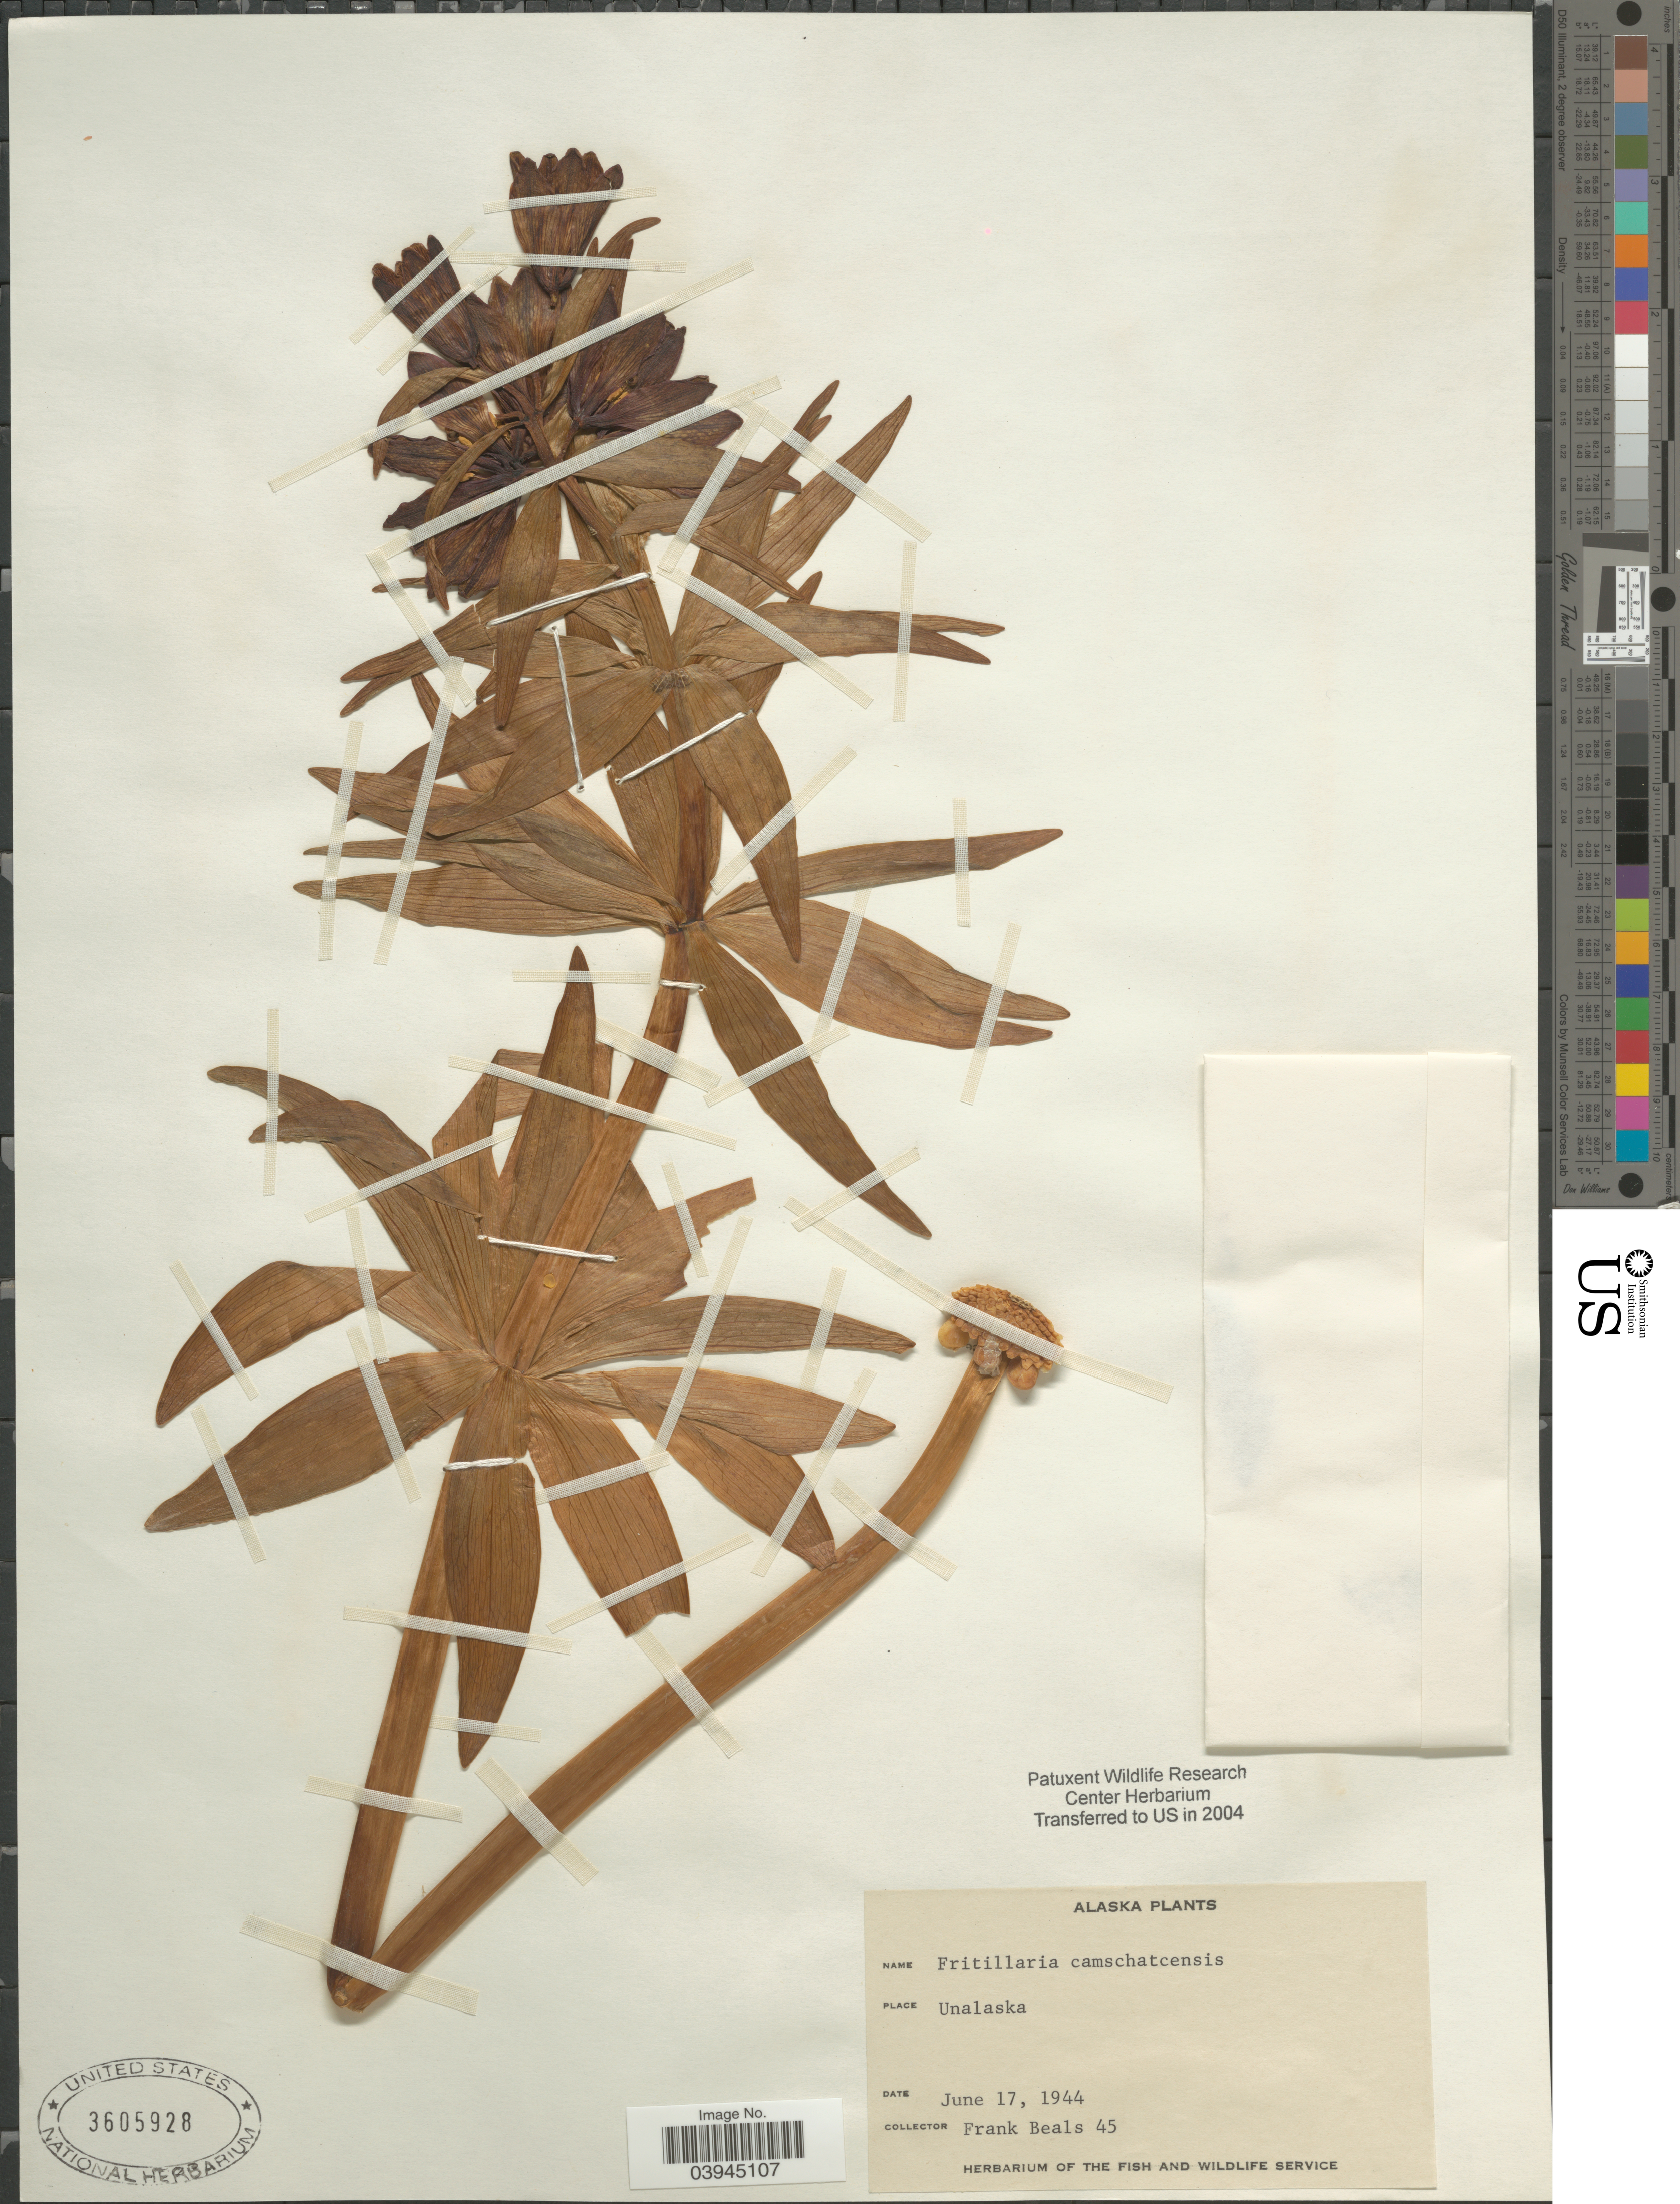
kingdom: Plantae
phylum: Tracheophyta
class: Liliopsida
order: Liliales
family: Liliaceae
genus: Fritillaria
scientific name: Fritillaria camschatcensis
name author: (L.) Ker Gawl.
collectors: F. Beals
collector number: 45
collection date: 1944-06-17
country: United States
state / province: Alaska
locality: Unalaska.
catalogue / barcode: US 3605928